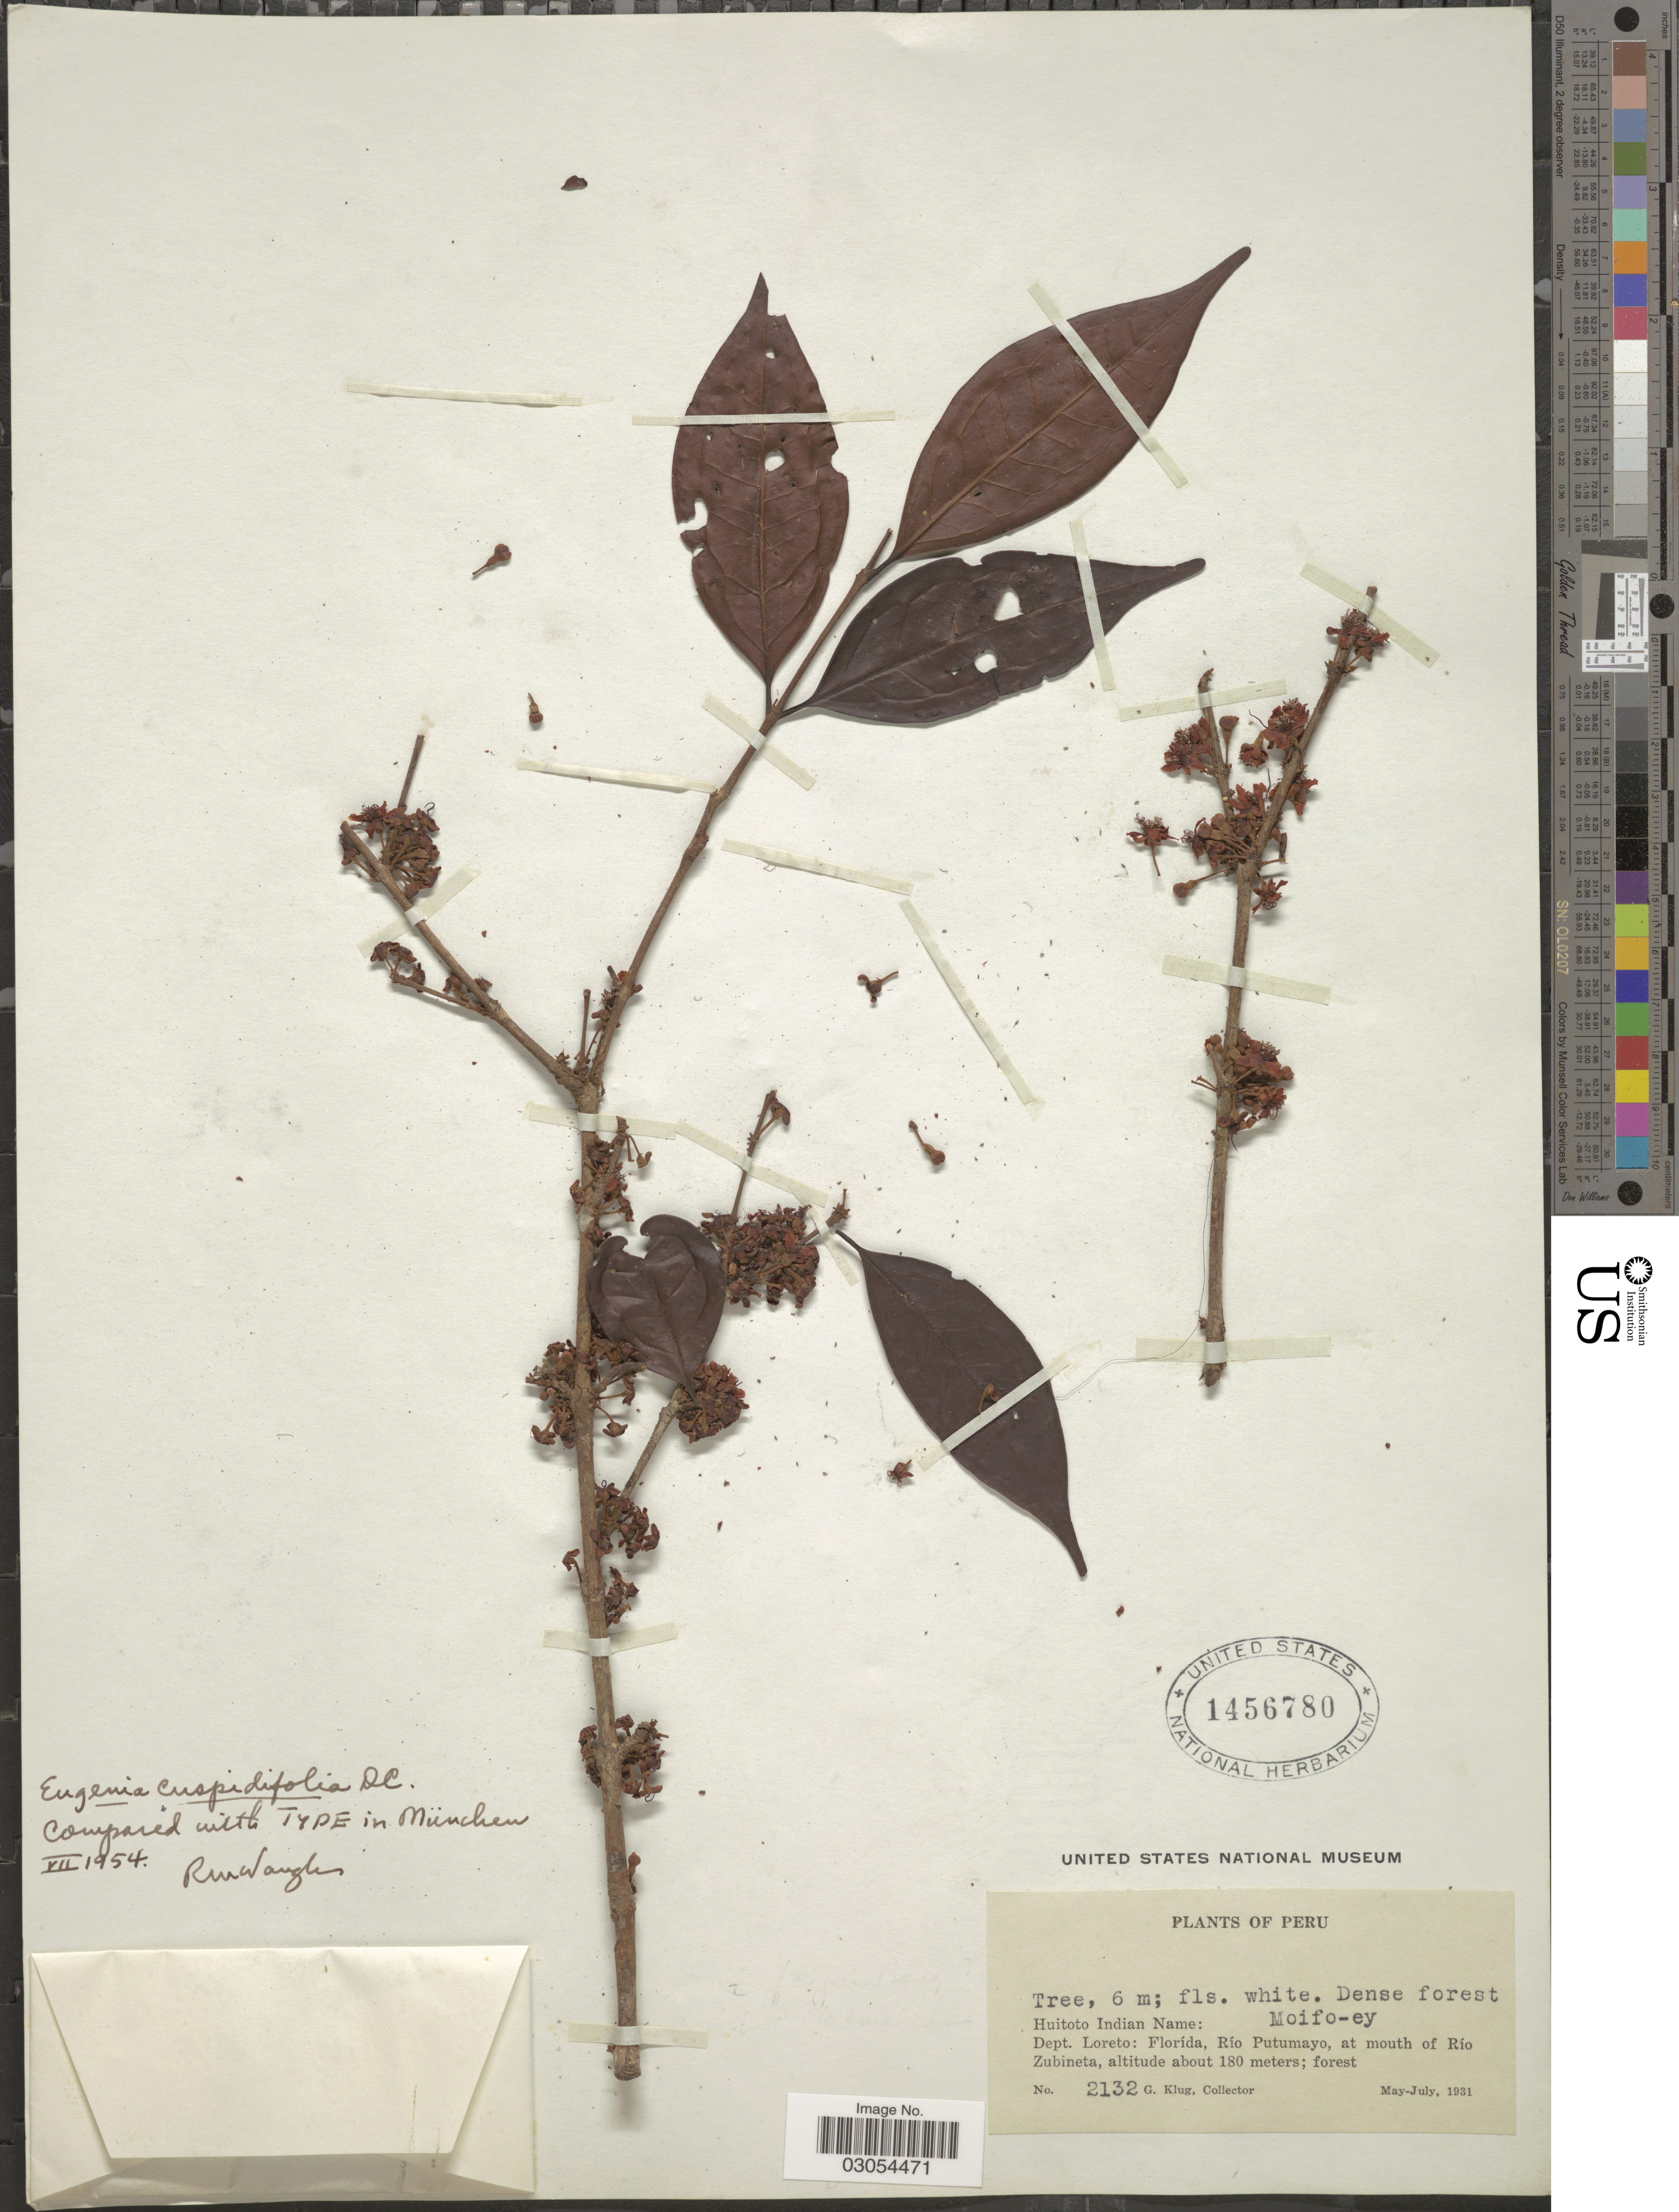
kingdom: Plantae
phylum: Tracheophyta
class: Magnoliopsida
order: Myrtales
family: Myrtaceae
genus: Eugenia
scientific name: Eugenia cuspidifolia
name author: DC.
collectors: G. Klug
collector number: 2132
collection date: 1931-05/1931-07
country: Peru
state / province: Loreto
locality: Dept. Loreto: Florída, Río Putumayo, at mouth of Río Zubineta.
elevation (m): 180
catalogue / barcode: US 1456780